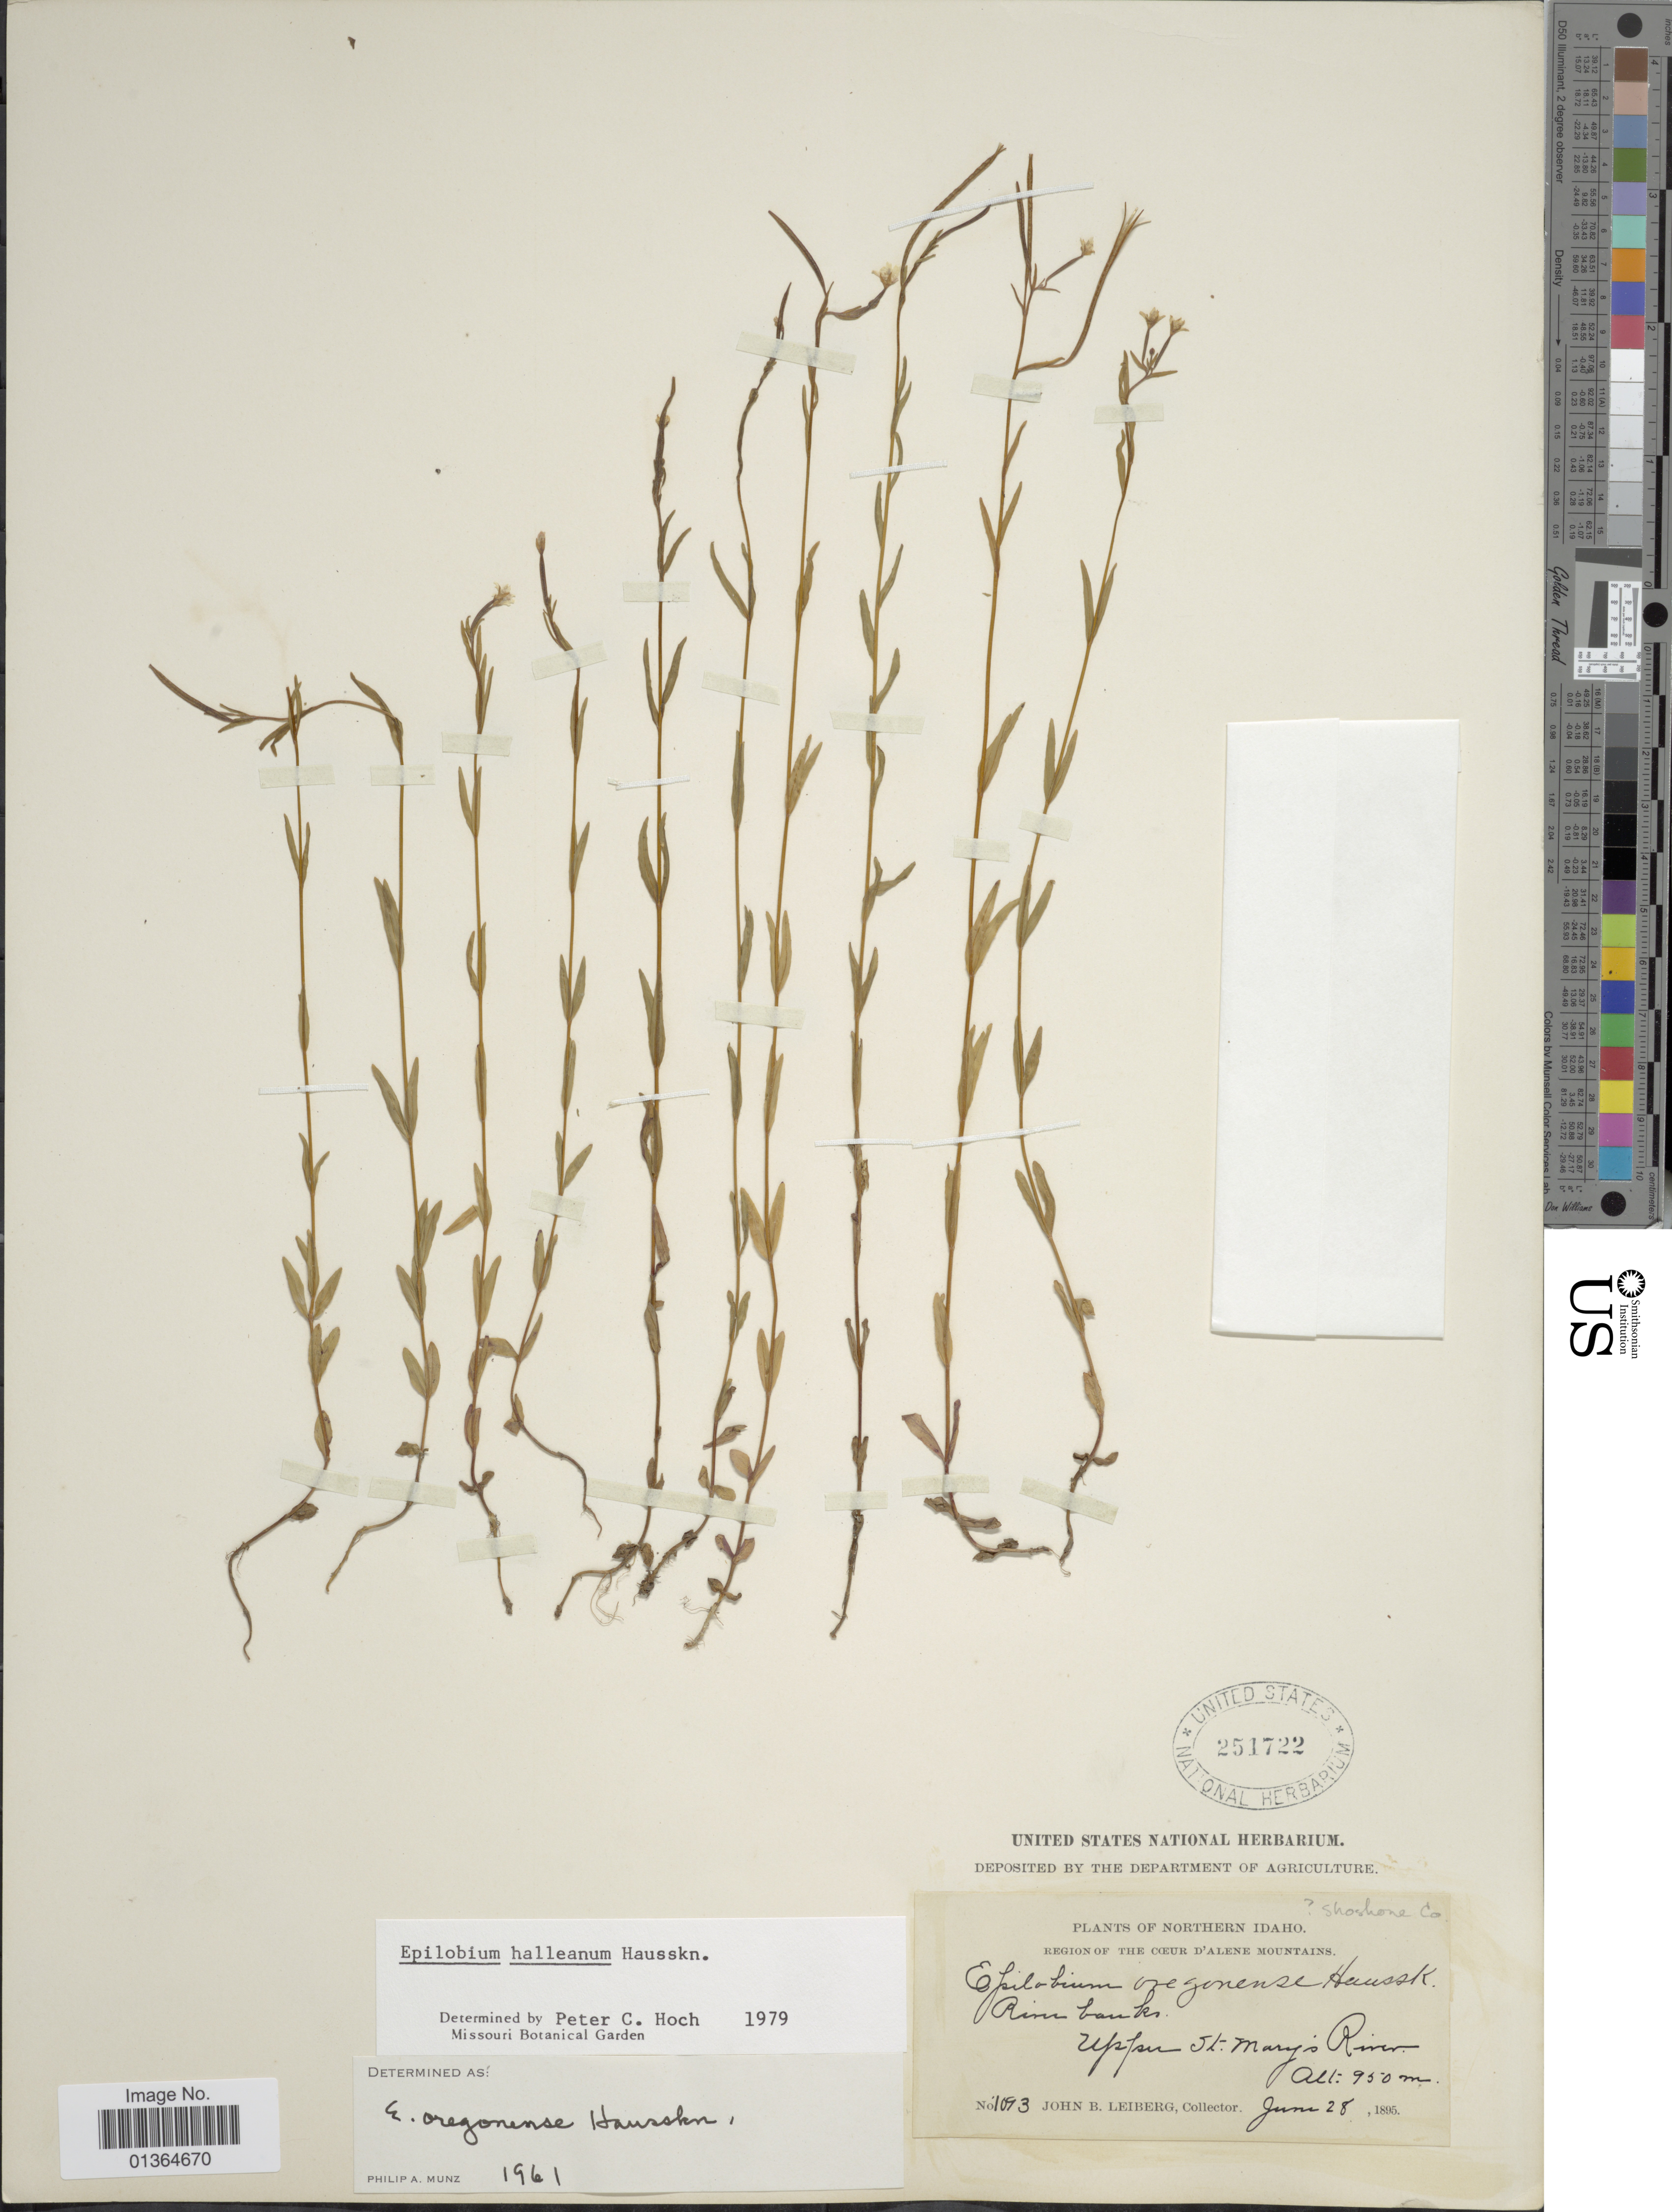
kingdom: Plantae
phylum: Tracheophyta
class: Magnoliopsida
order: Myrtales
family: Onagraceae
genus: Epilobium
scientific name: Epilobium hallianum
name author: Hausskn.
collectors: J. B. Leiberg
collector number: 1093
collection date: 1895-06-28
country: United States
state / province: Idaho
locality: Northern Idaho, Region of Coeur d'Alene Mountains. Upper St. Mary's River [St. Maries River].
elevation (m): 950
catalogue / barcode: US 251722